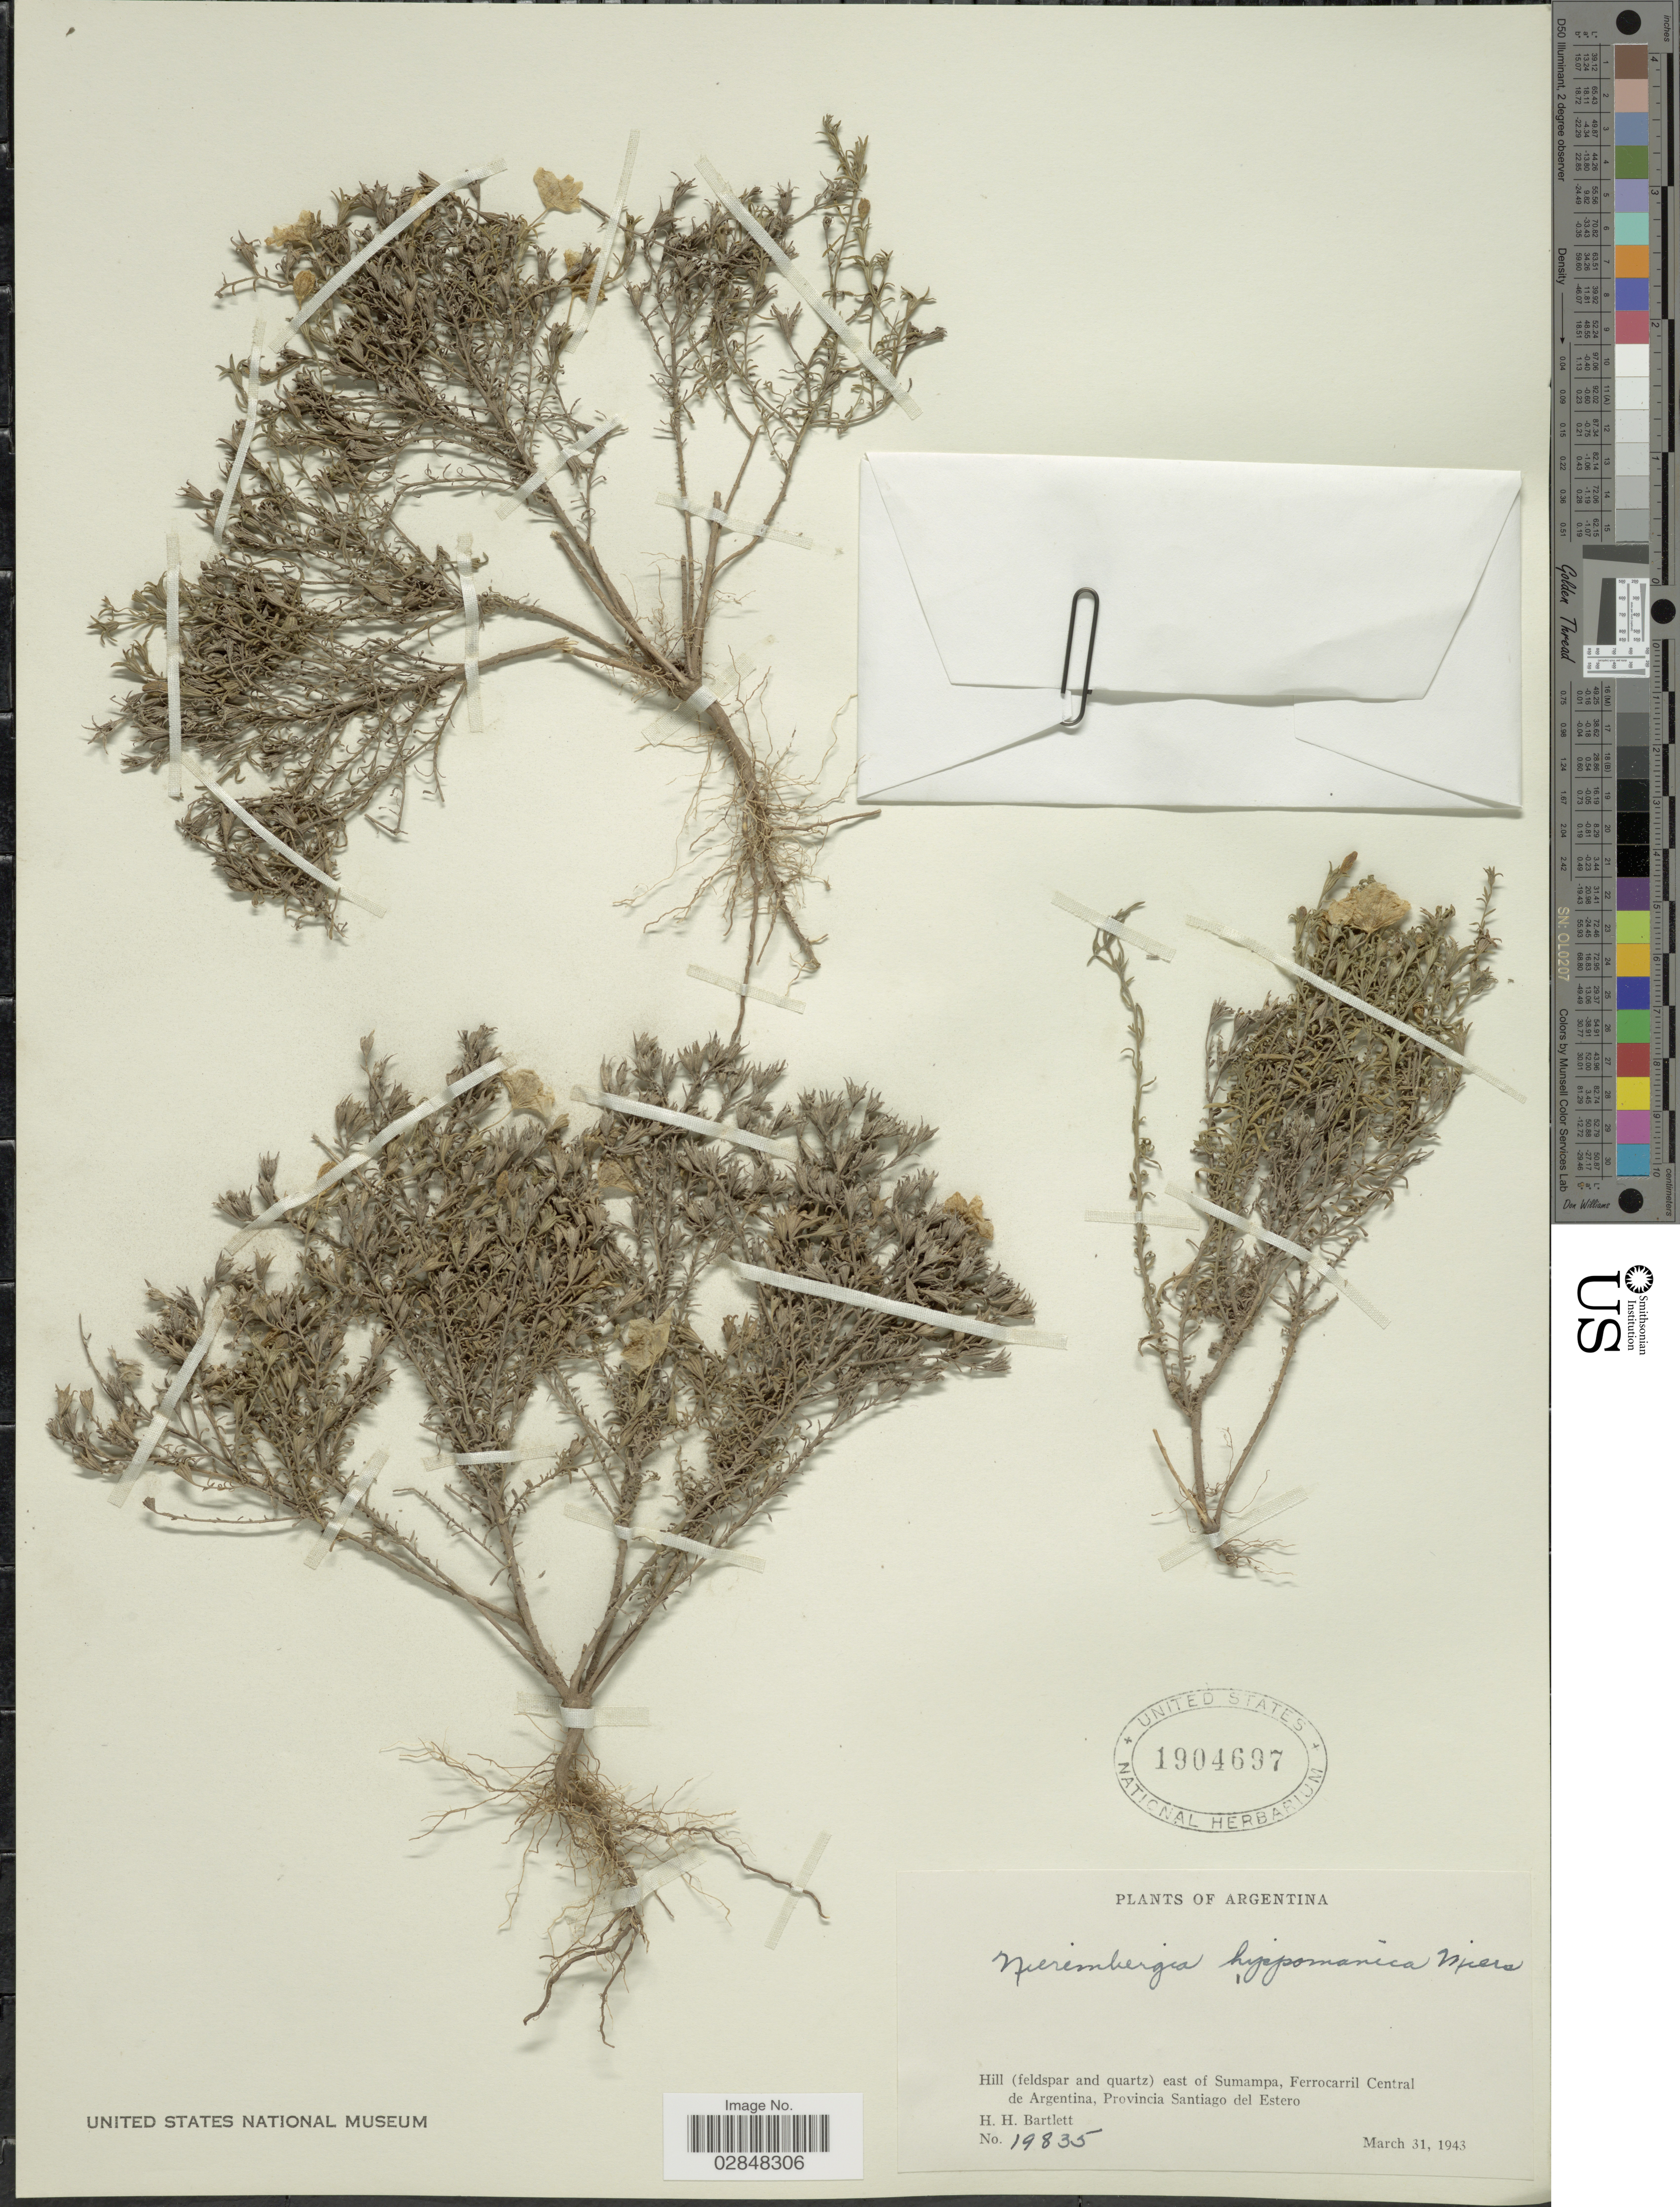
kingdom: Plantae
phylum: Tracheophyta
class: Magnoliopsida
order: Solanales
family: Solanaceae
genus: Nierembergia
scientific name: Nierembergia linariifolia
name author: Graham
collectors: H. H. Bartlett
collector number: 19835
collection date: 1943-03-31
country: Argentina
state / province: Santiago del Estero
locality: Hill (feldspar and quartz) east of Sumampa, Ferrocarril Central de Argentina.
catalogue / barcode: US 1904697